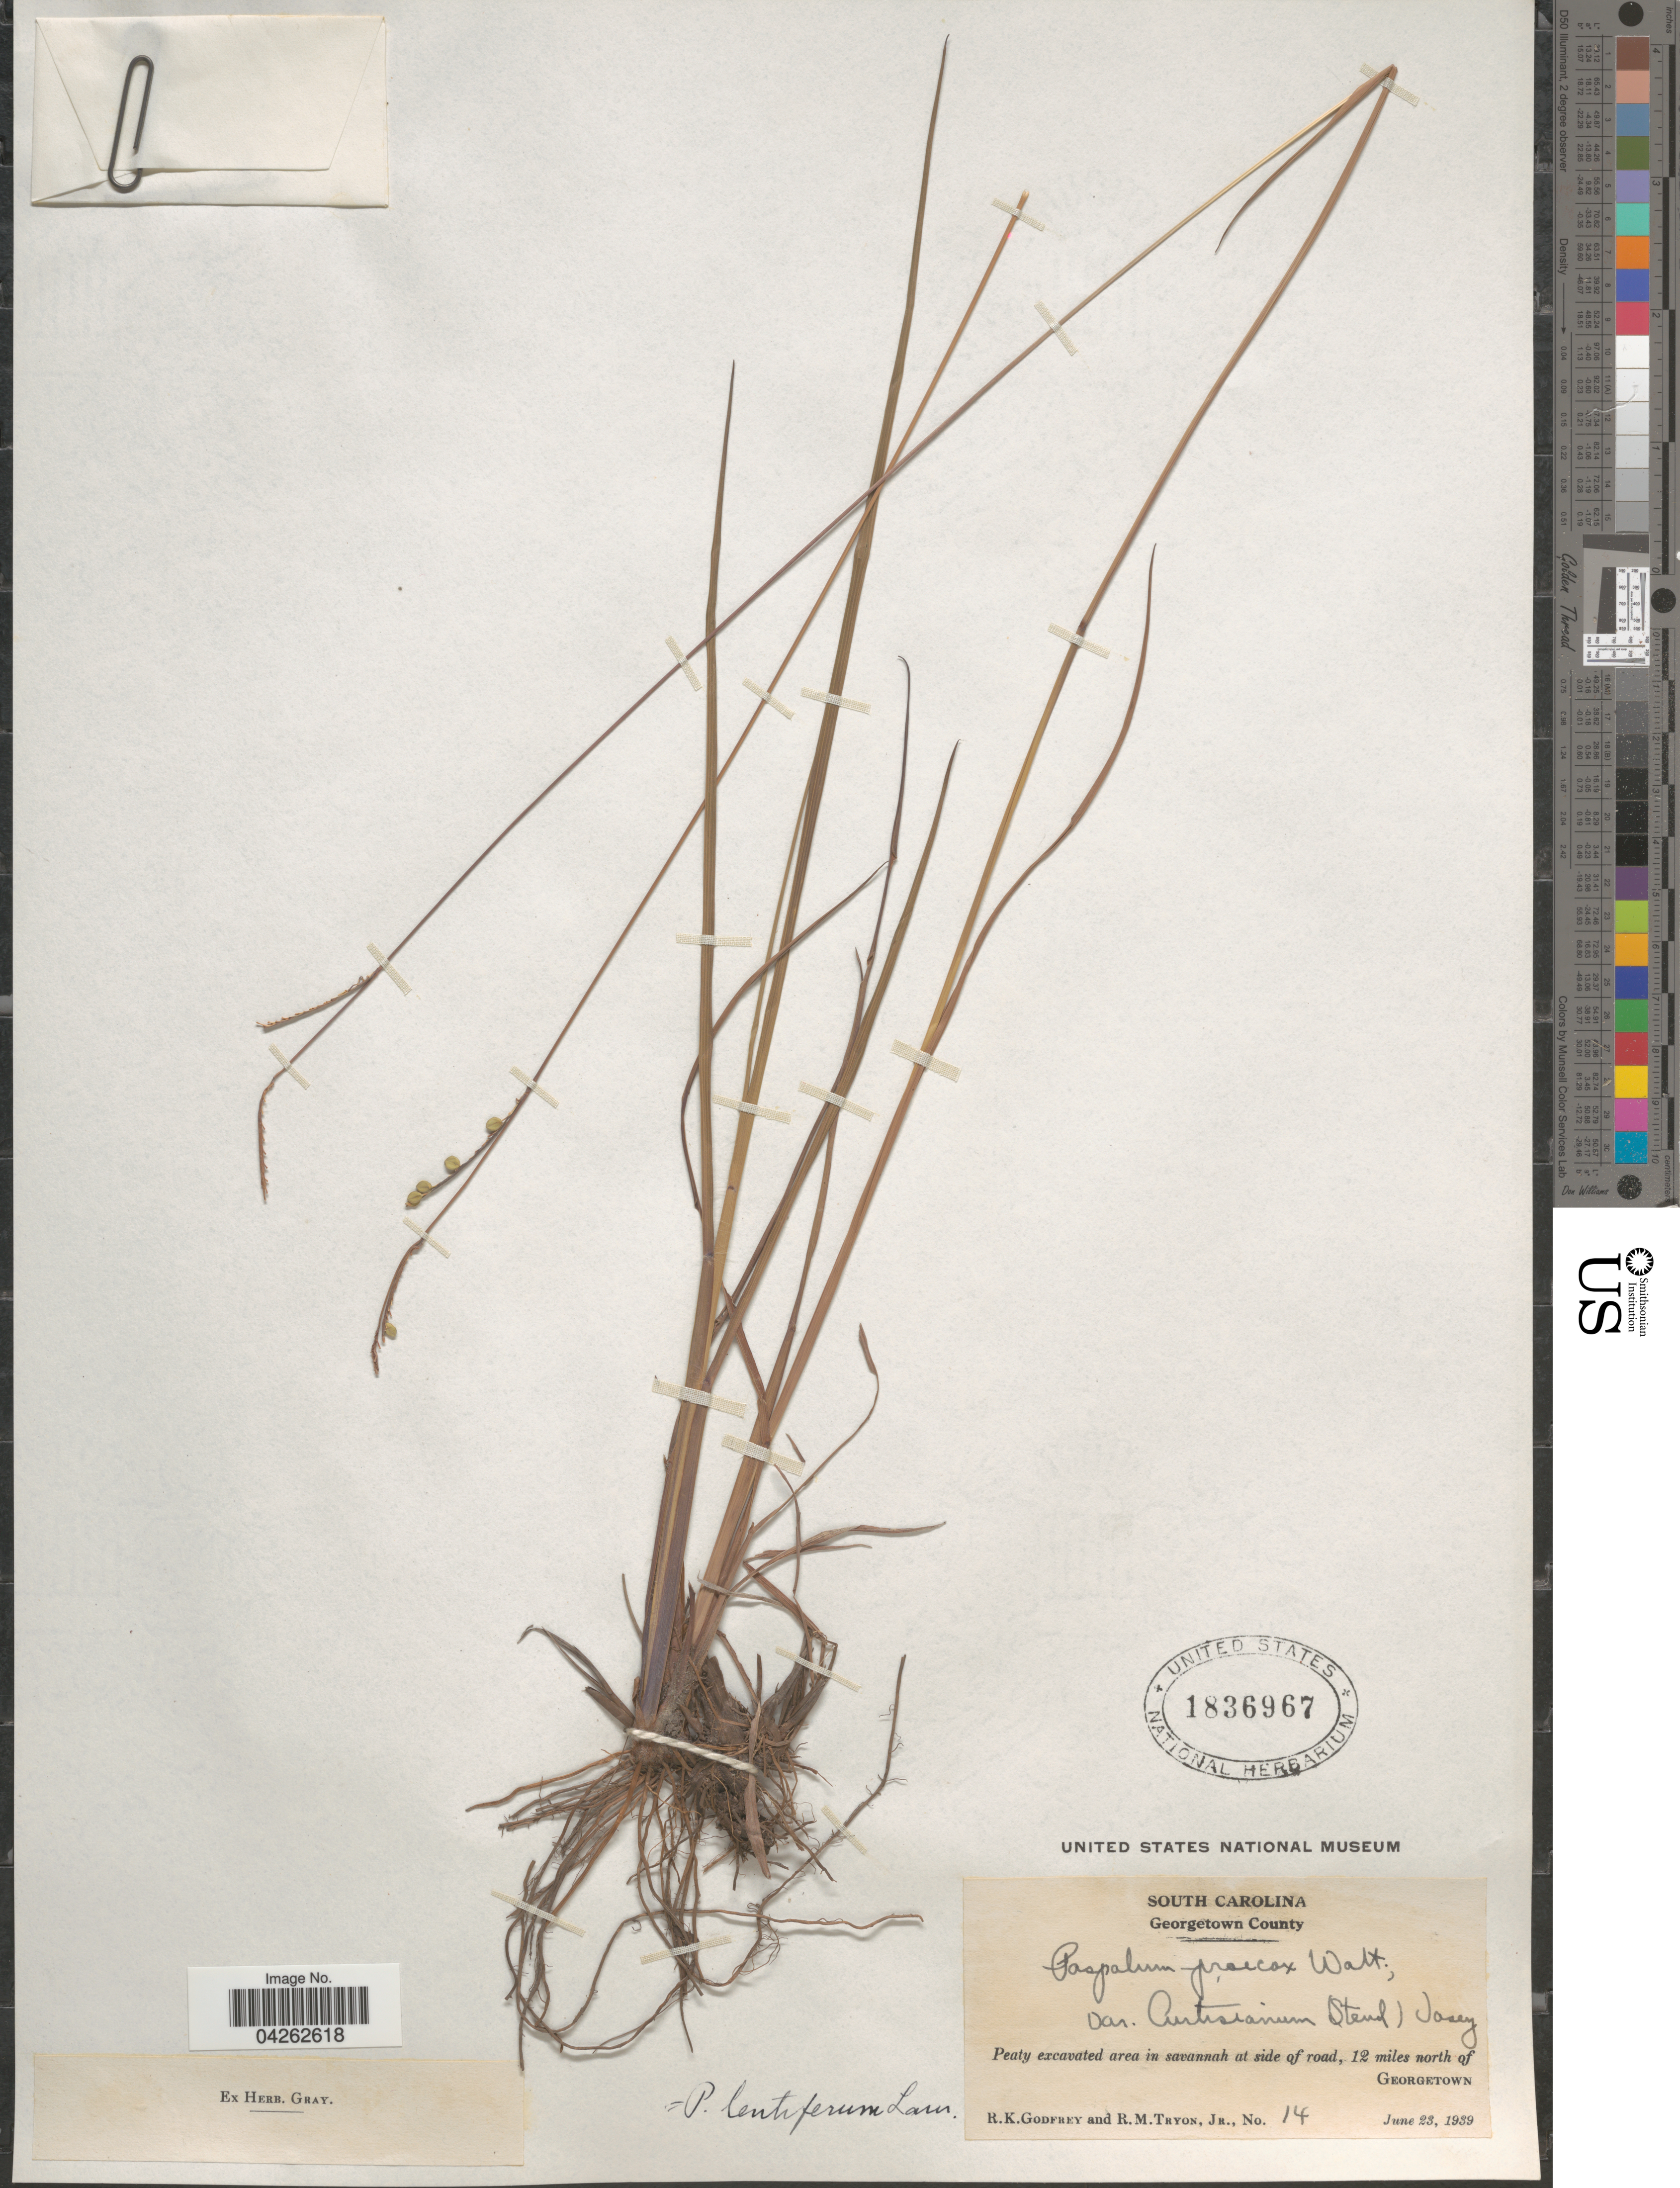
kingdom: Plantae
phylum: Tracheophyta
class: Liliopsida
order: Poales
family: Poaceae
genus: Paspalum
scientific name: Paspalum lentiferum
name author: Lam.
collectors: R. K. Godfrey & R. Tryon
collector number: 14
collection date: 1939-06-23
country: United States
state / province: South Carolina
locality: Georgetown County. Peaty excavated area in savannah at side of road, 12 miles north of Georgetown.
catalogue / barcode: US 1836967